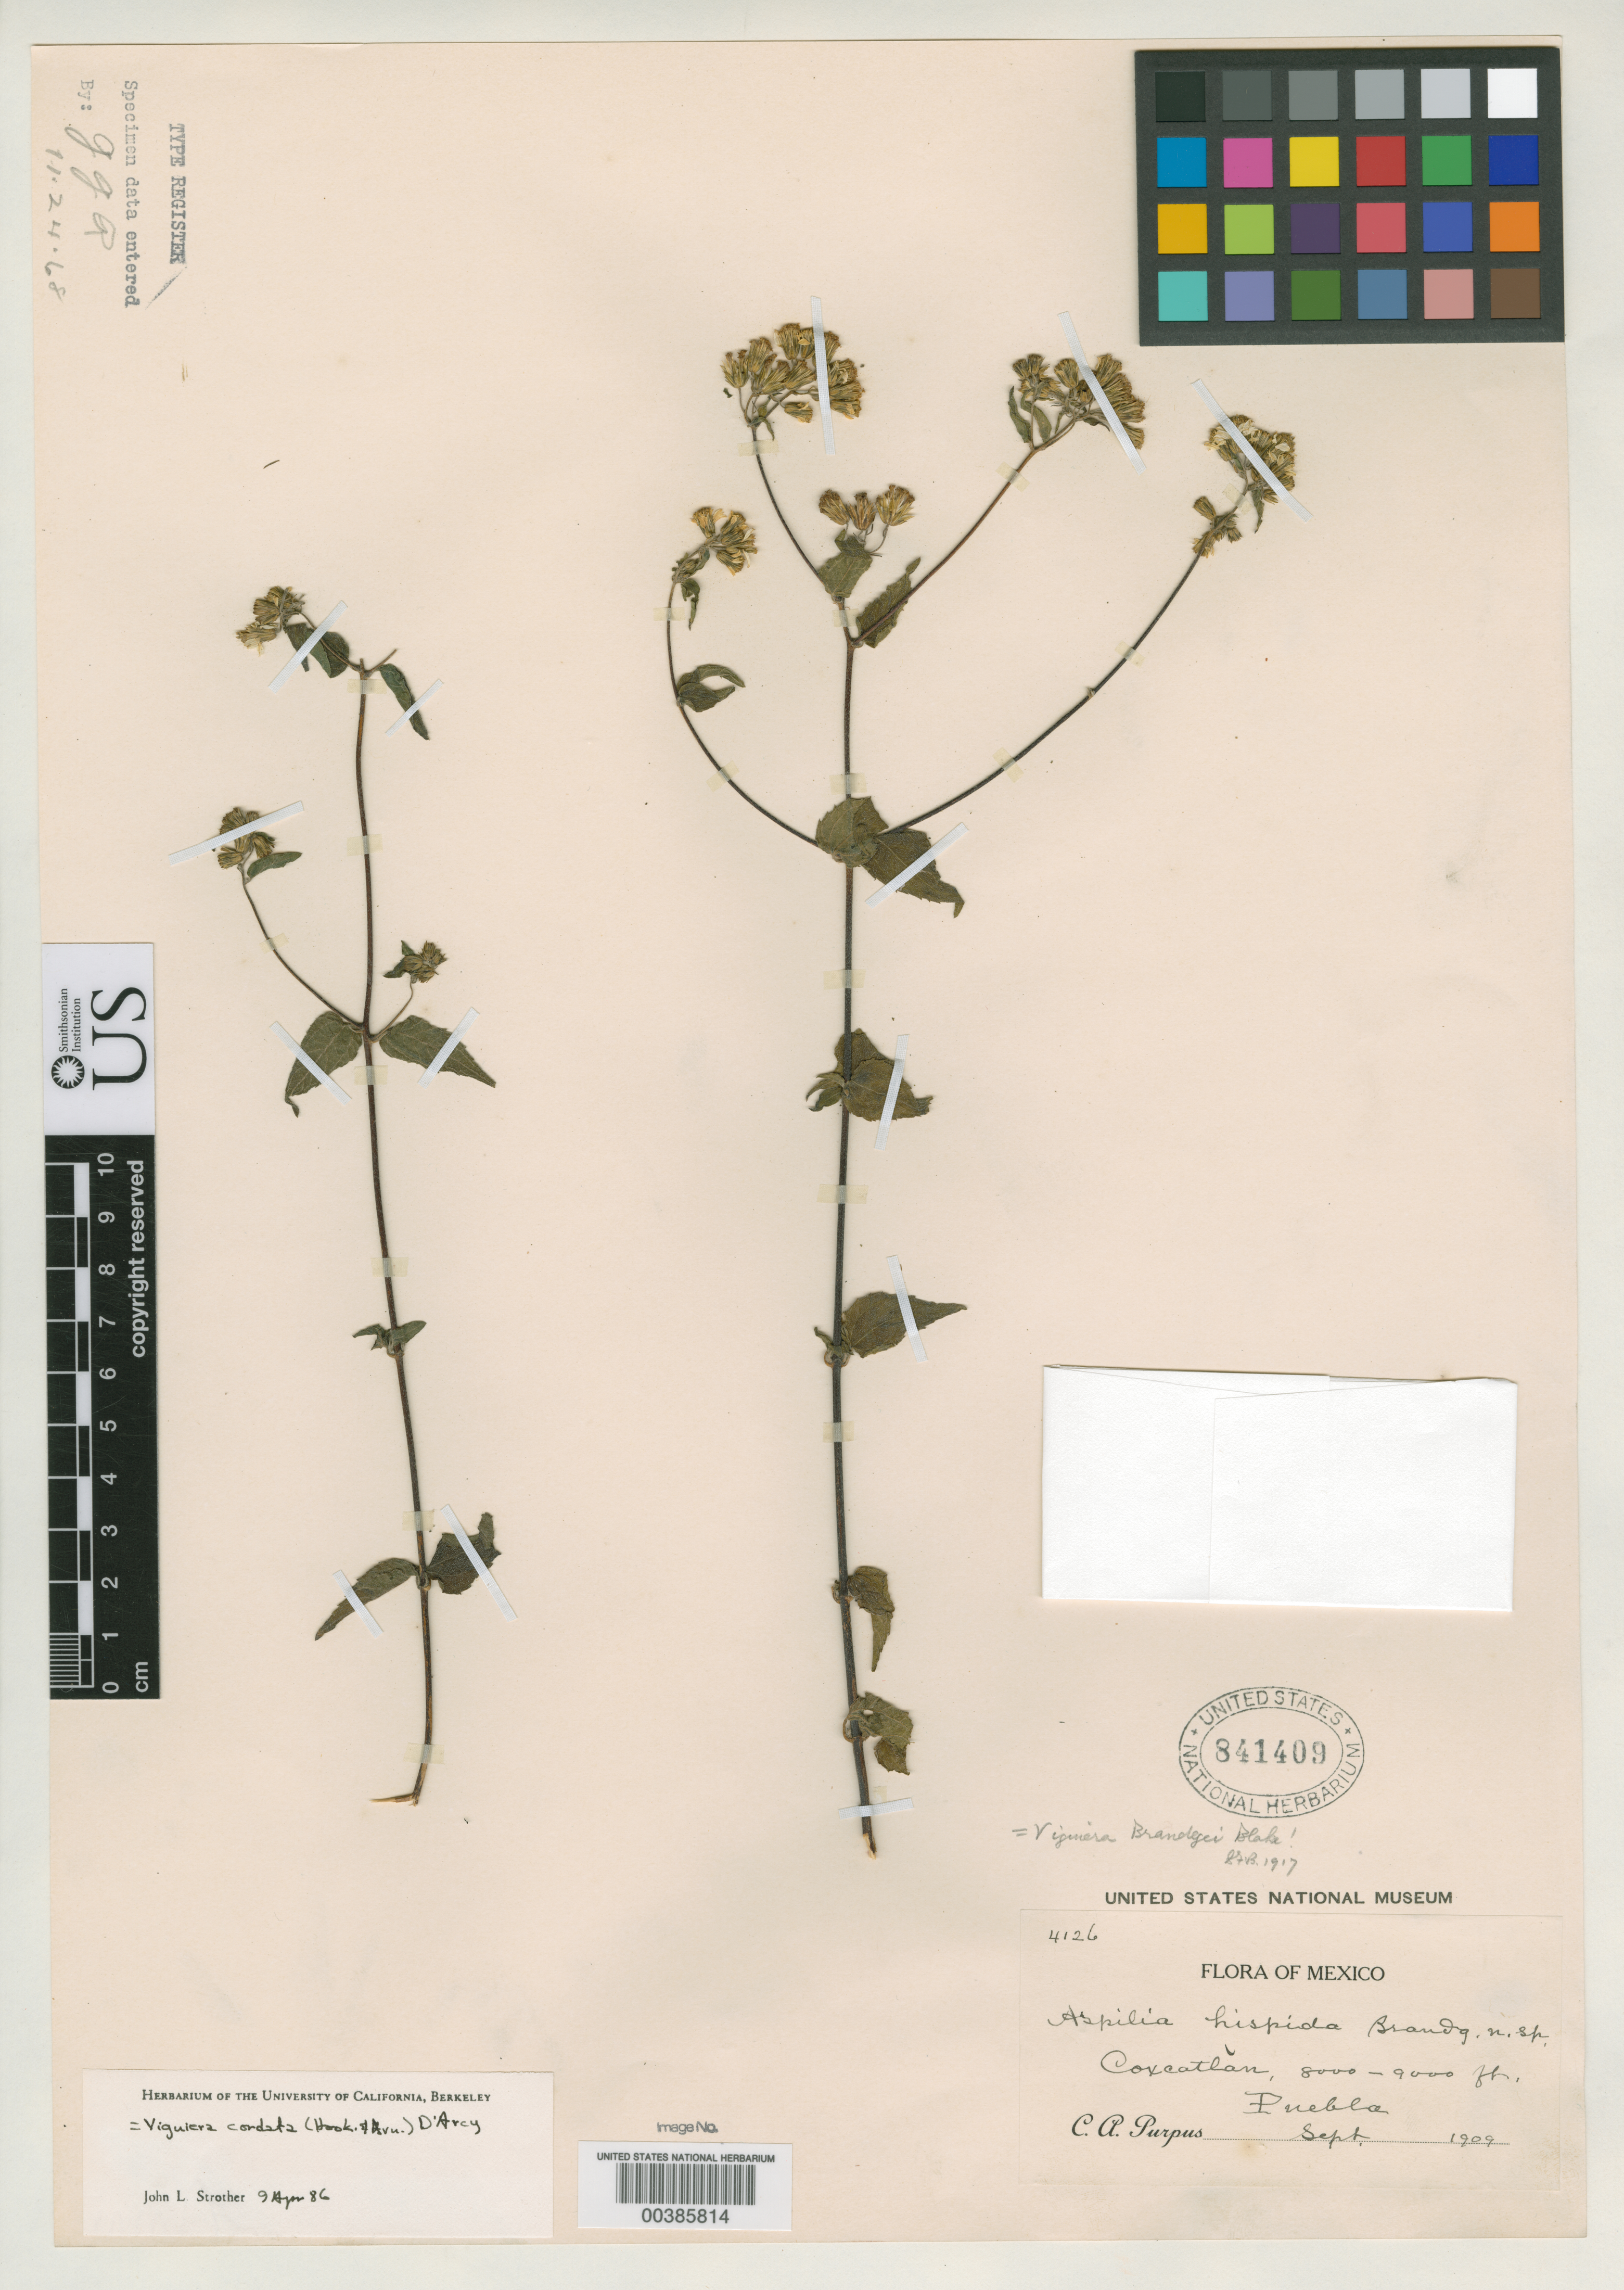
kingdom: Plantae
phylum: Tracheophyta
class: Magnoliopsida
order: Asterales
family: Asteraceae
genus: Aspilia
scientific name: Aspilia hispida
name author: Brandegee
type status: Isotype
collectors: C. A. Purpus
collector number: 4126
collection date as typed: Sep 1909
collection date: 1909-09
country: Mexico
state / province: Puebla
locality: Coxcatlan.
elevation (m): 2438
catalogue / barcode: US 841409